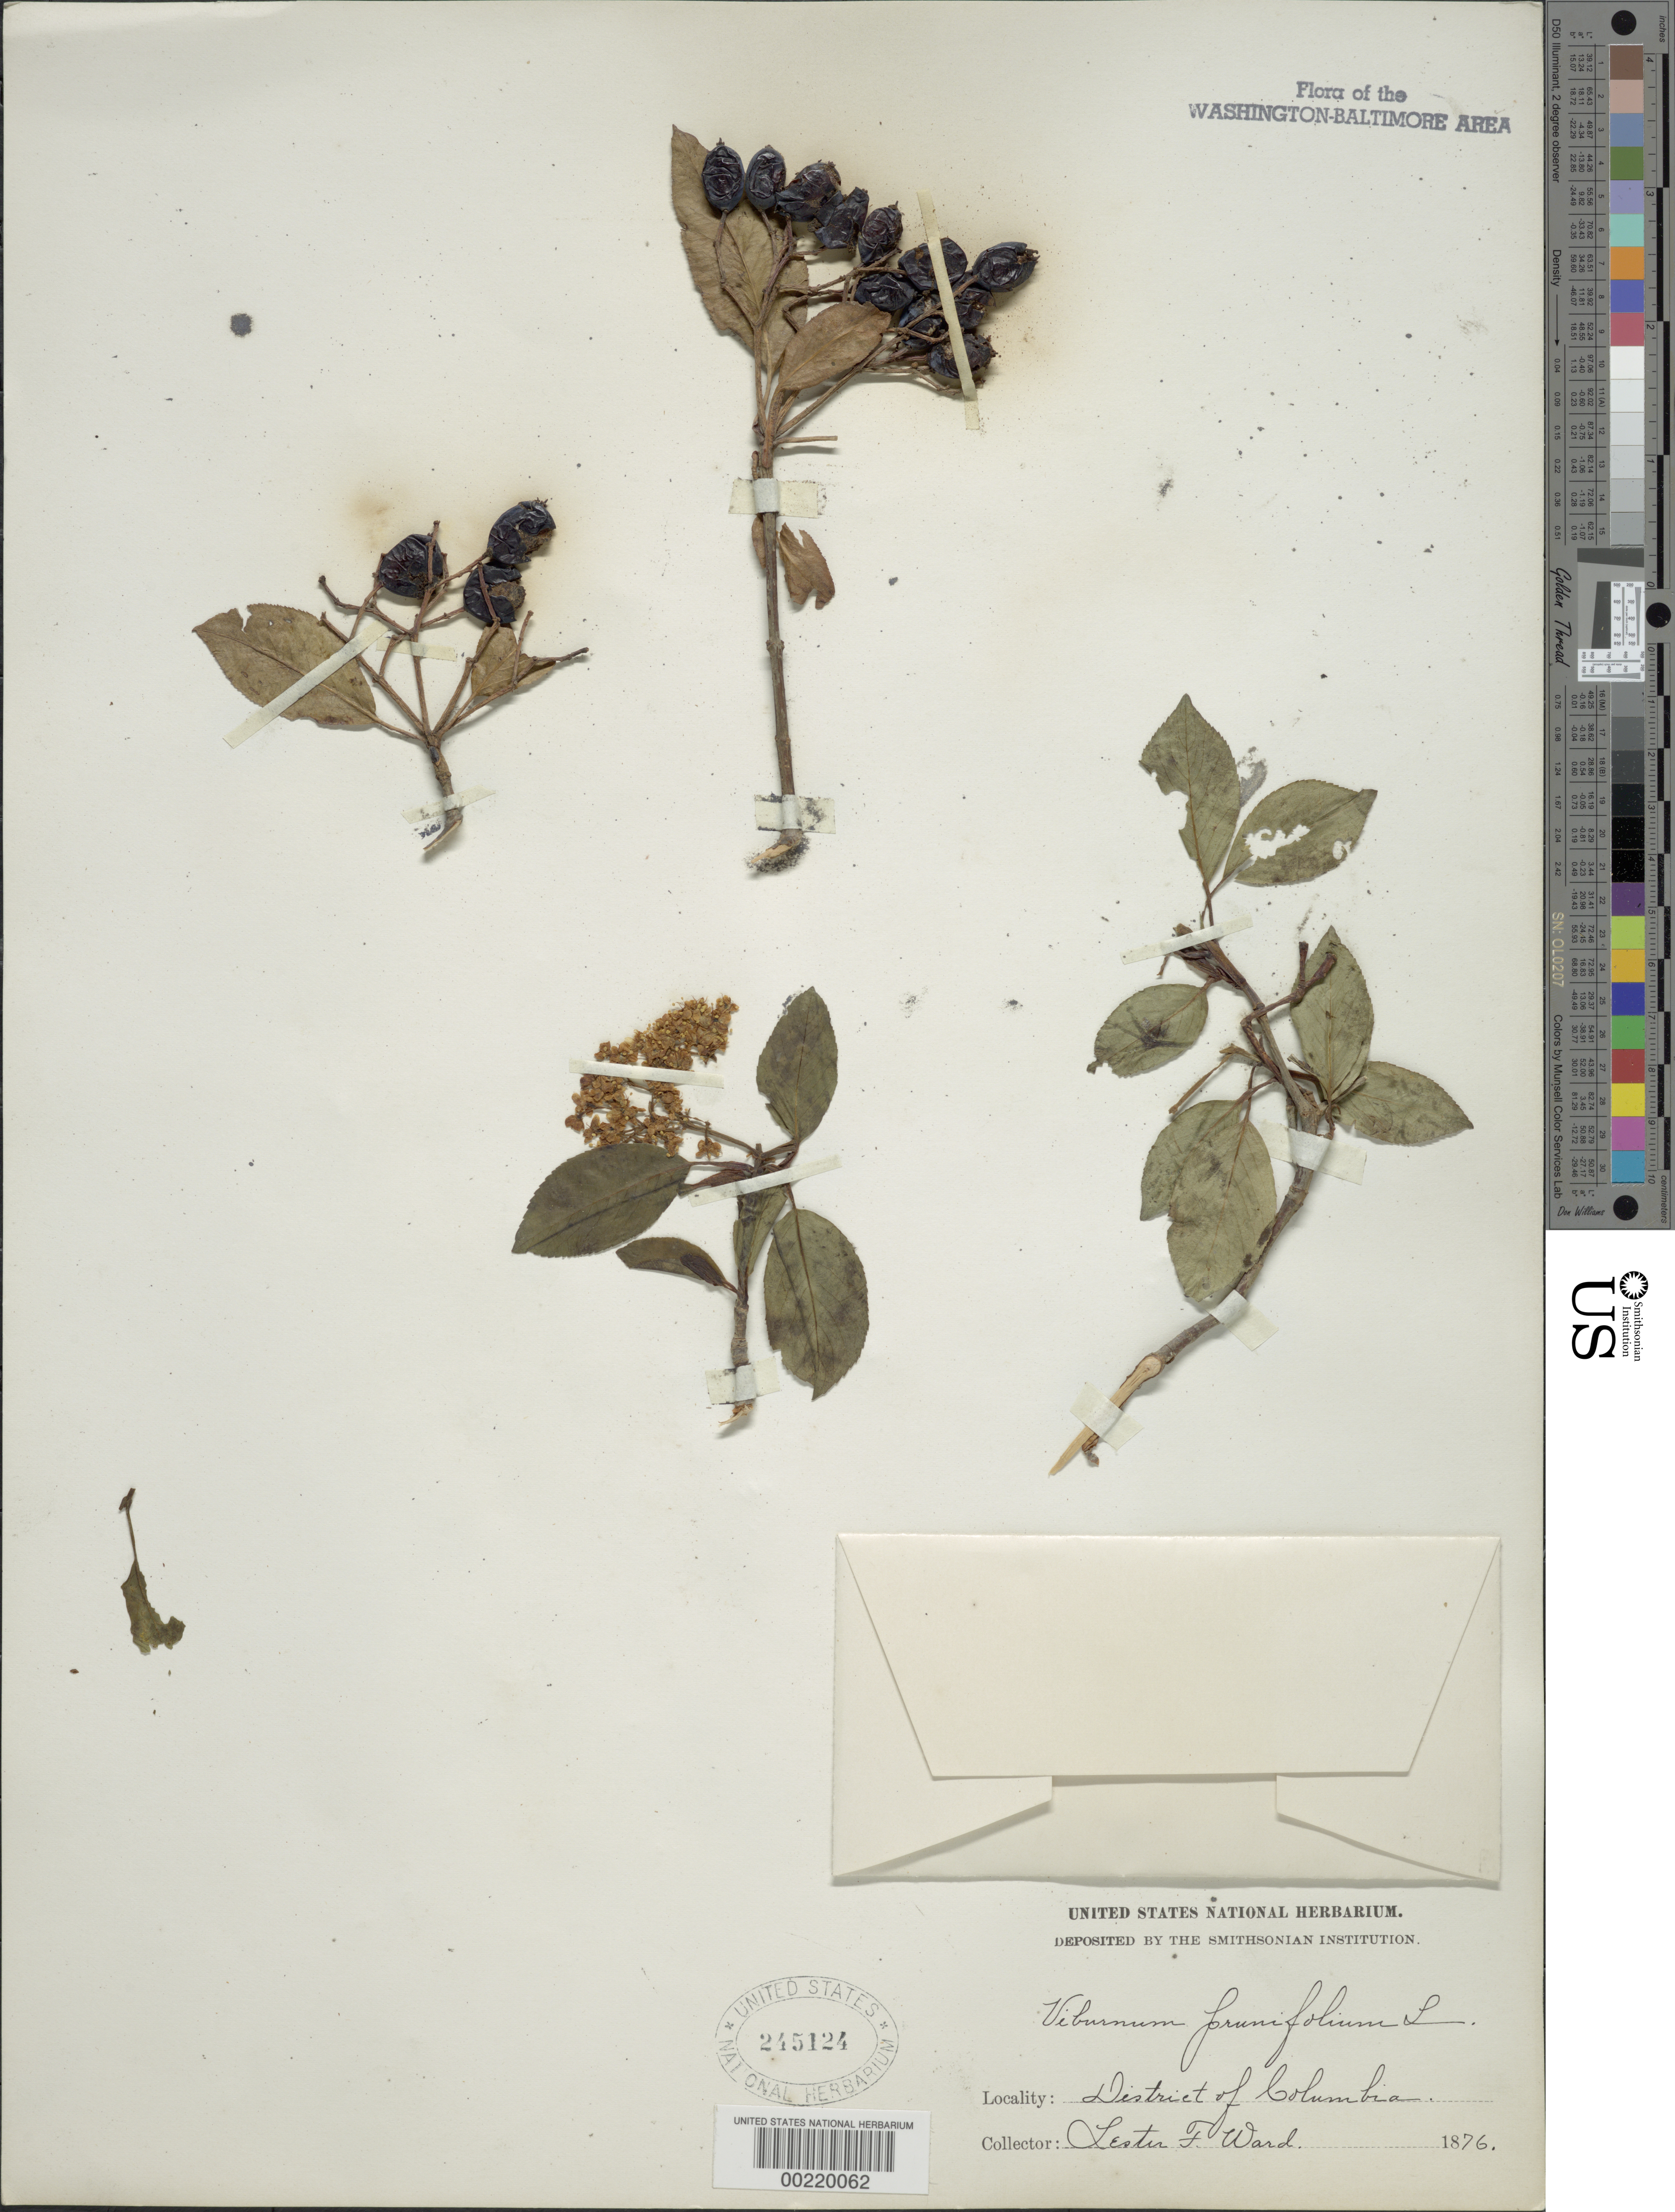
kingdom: Plantae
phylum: Tracheophyta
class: Magnoliopsida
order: Dipsacales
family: Viburnaceae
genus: Viburnum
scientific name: Viburnum prunifolium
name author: L.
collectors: L. F. Ward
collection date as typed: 1876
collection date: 1876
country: United States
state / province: District of Columbia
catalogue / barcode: US 245124